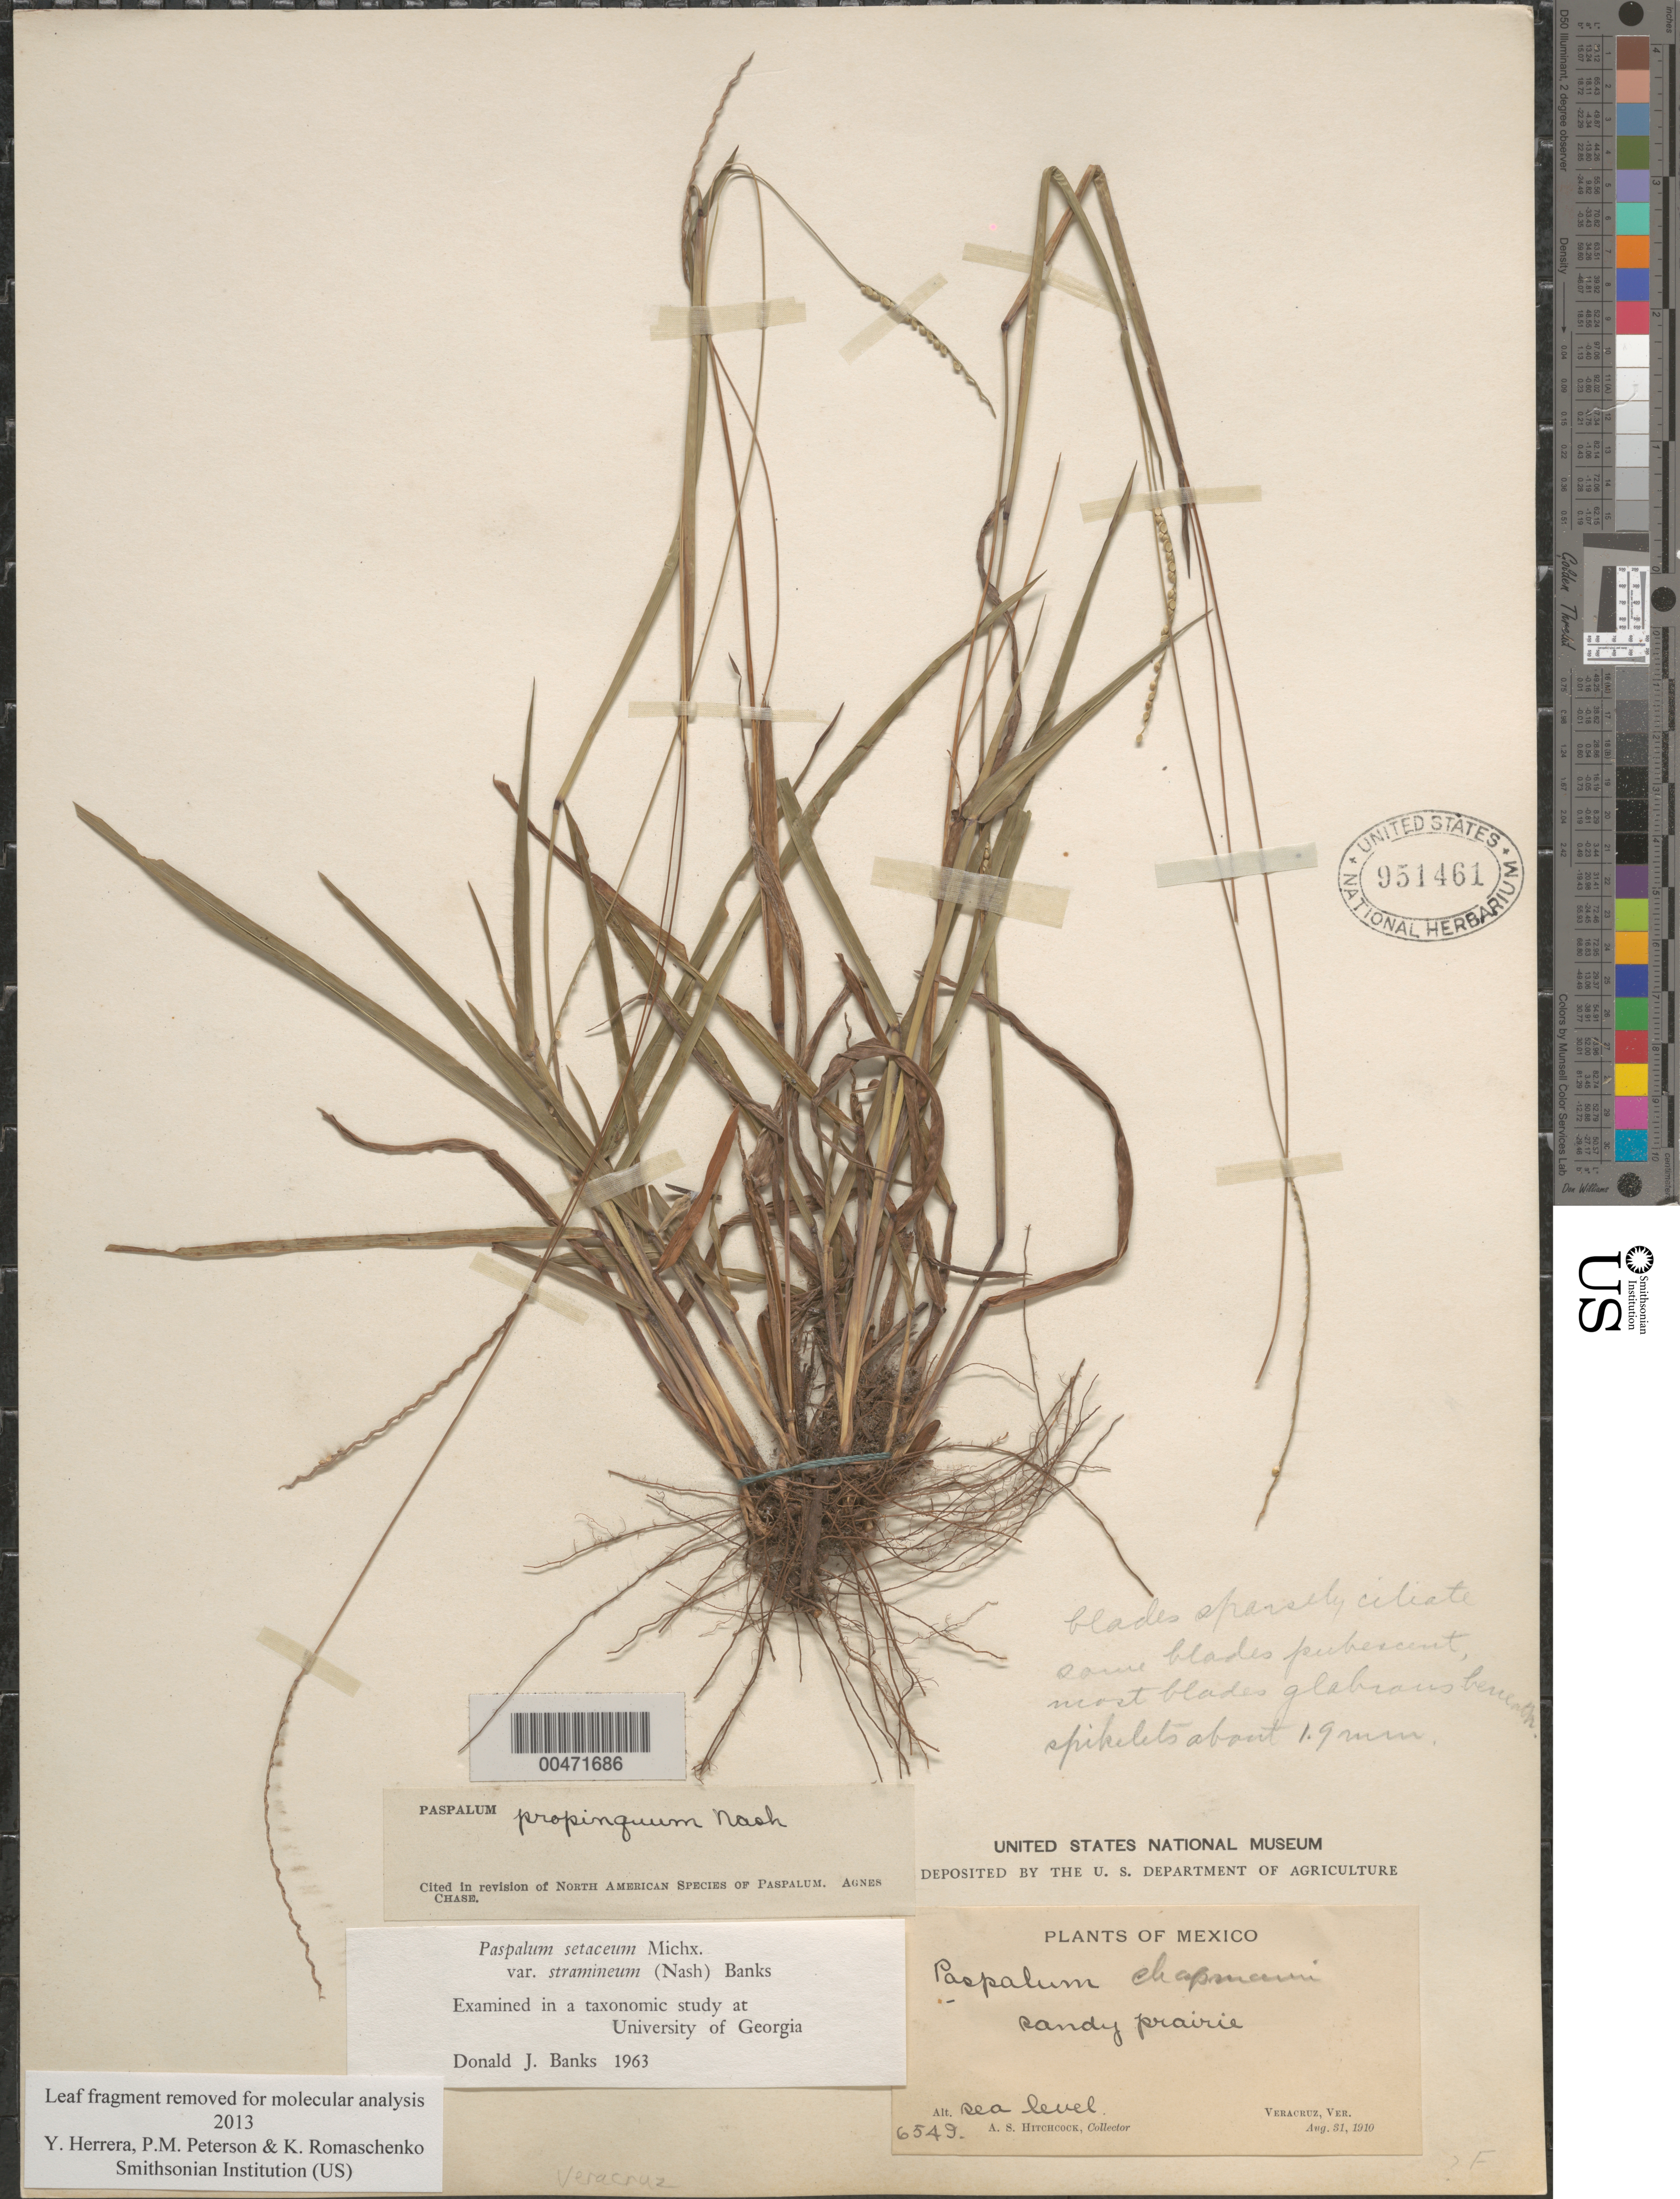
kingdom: Plantae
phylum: Tracheophyta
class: Liliopsida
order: Poales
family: Poaceae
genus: Paspalum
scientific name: Paspalum setaceum var. stramineum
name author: (Nash) D.J. Banks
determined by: Banks, D. J.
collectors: A. S. Hitchcock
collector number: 6549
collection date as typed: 31 Aug 1910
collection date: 1910-08-31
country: Mexico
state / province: Veracruz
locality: Veracruz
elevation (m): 0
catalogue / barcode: US 951461